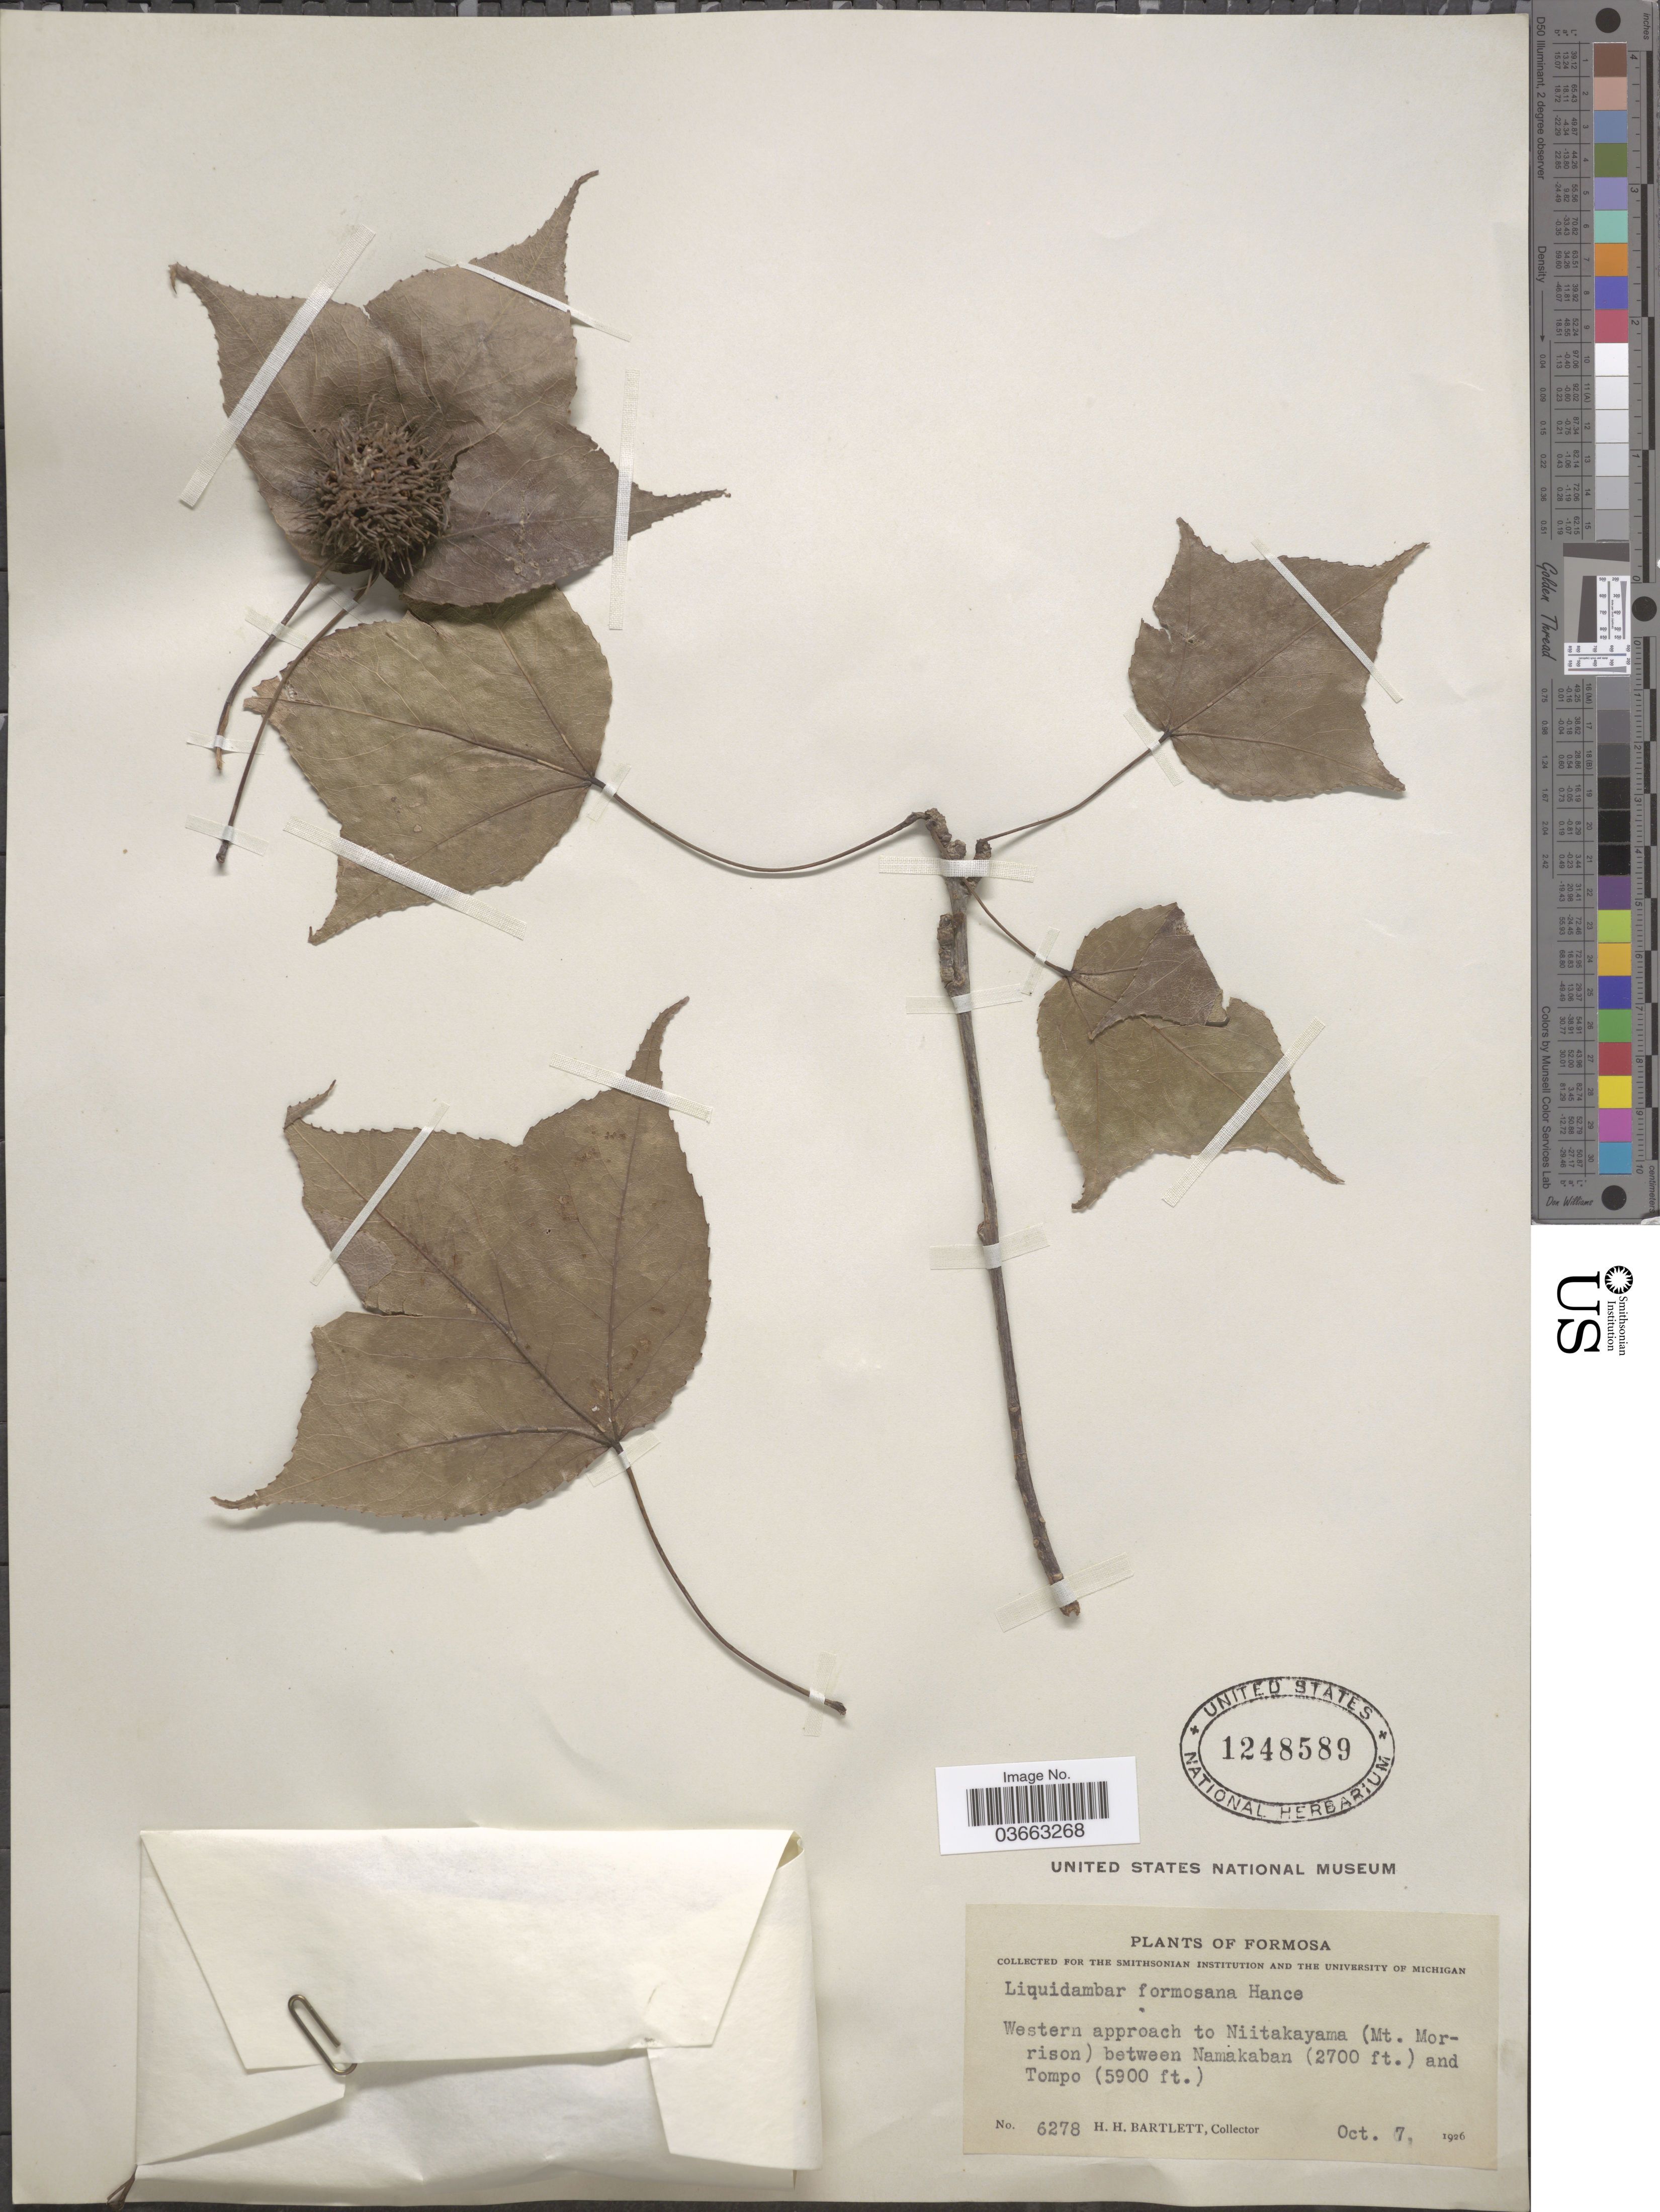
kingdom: Plantae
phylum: Tracheophyta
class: Magnoliopsida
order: Saxifragales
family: Altingiaceae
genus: Liquidambar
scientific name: Liquidambar formosana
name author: Hance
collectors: H. H. Bartlett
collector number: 6278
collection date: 1926-10-07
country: Taiwan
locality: Formosa. Western approach to Niitakayama (Mt. Morrison) between Namakaban and Tompo.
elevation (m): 823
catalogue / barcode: US 1248589